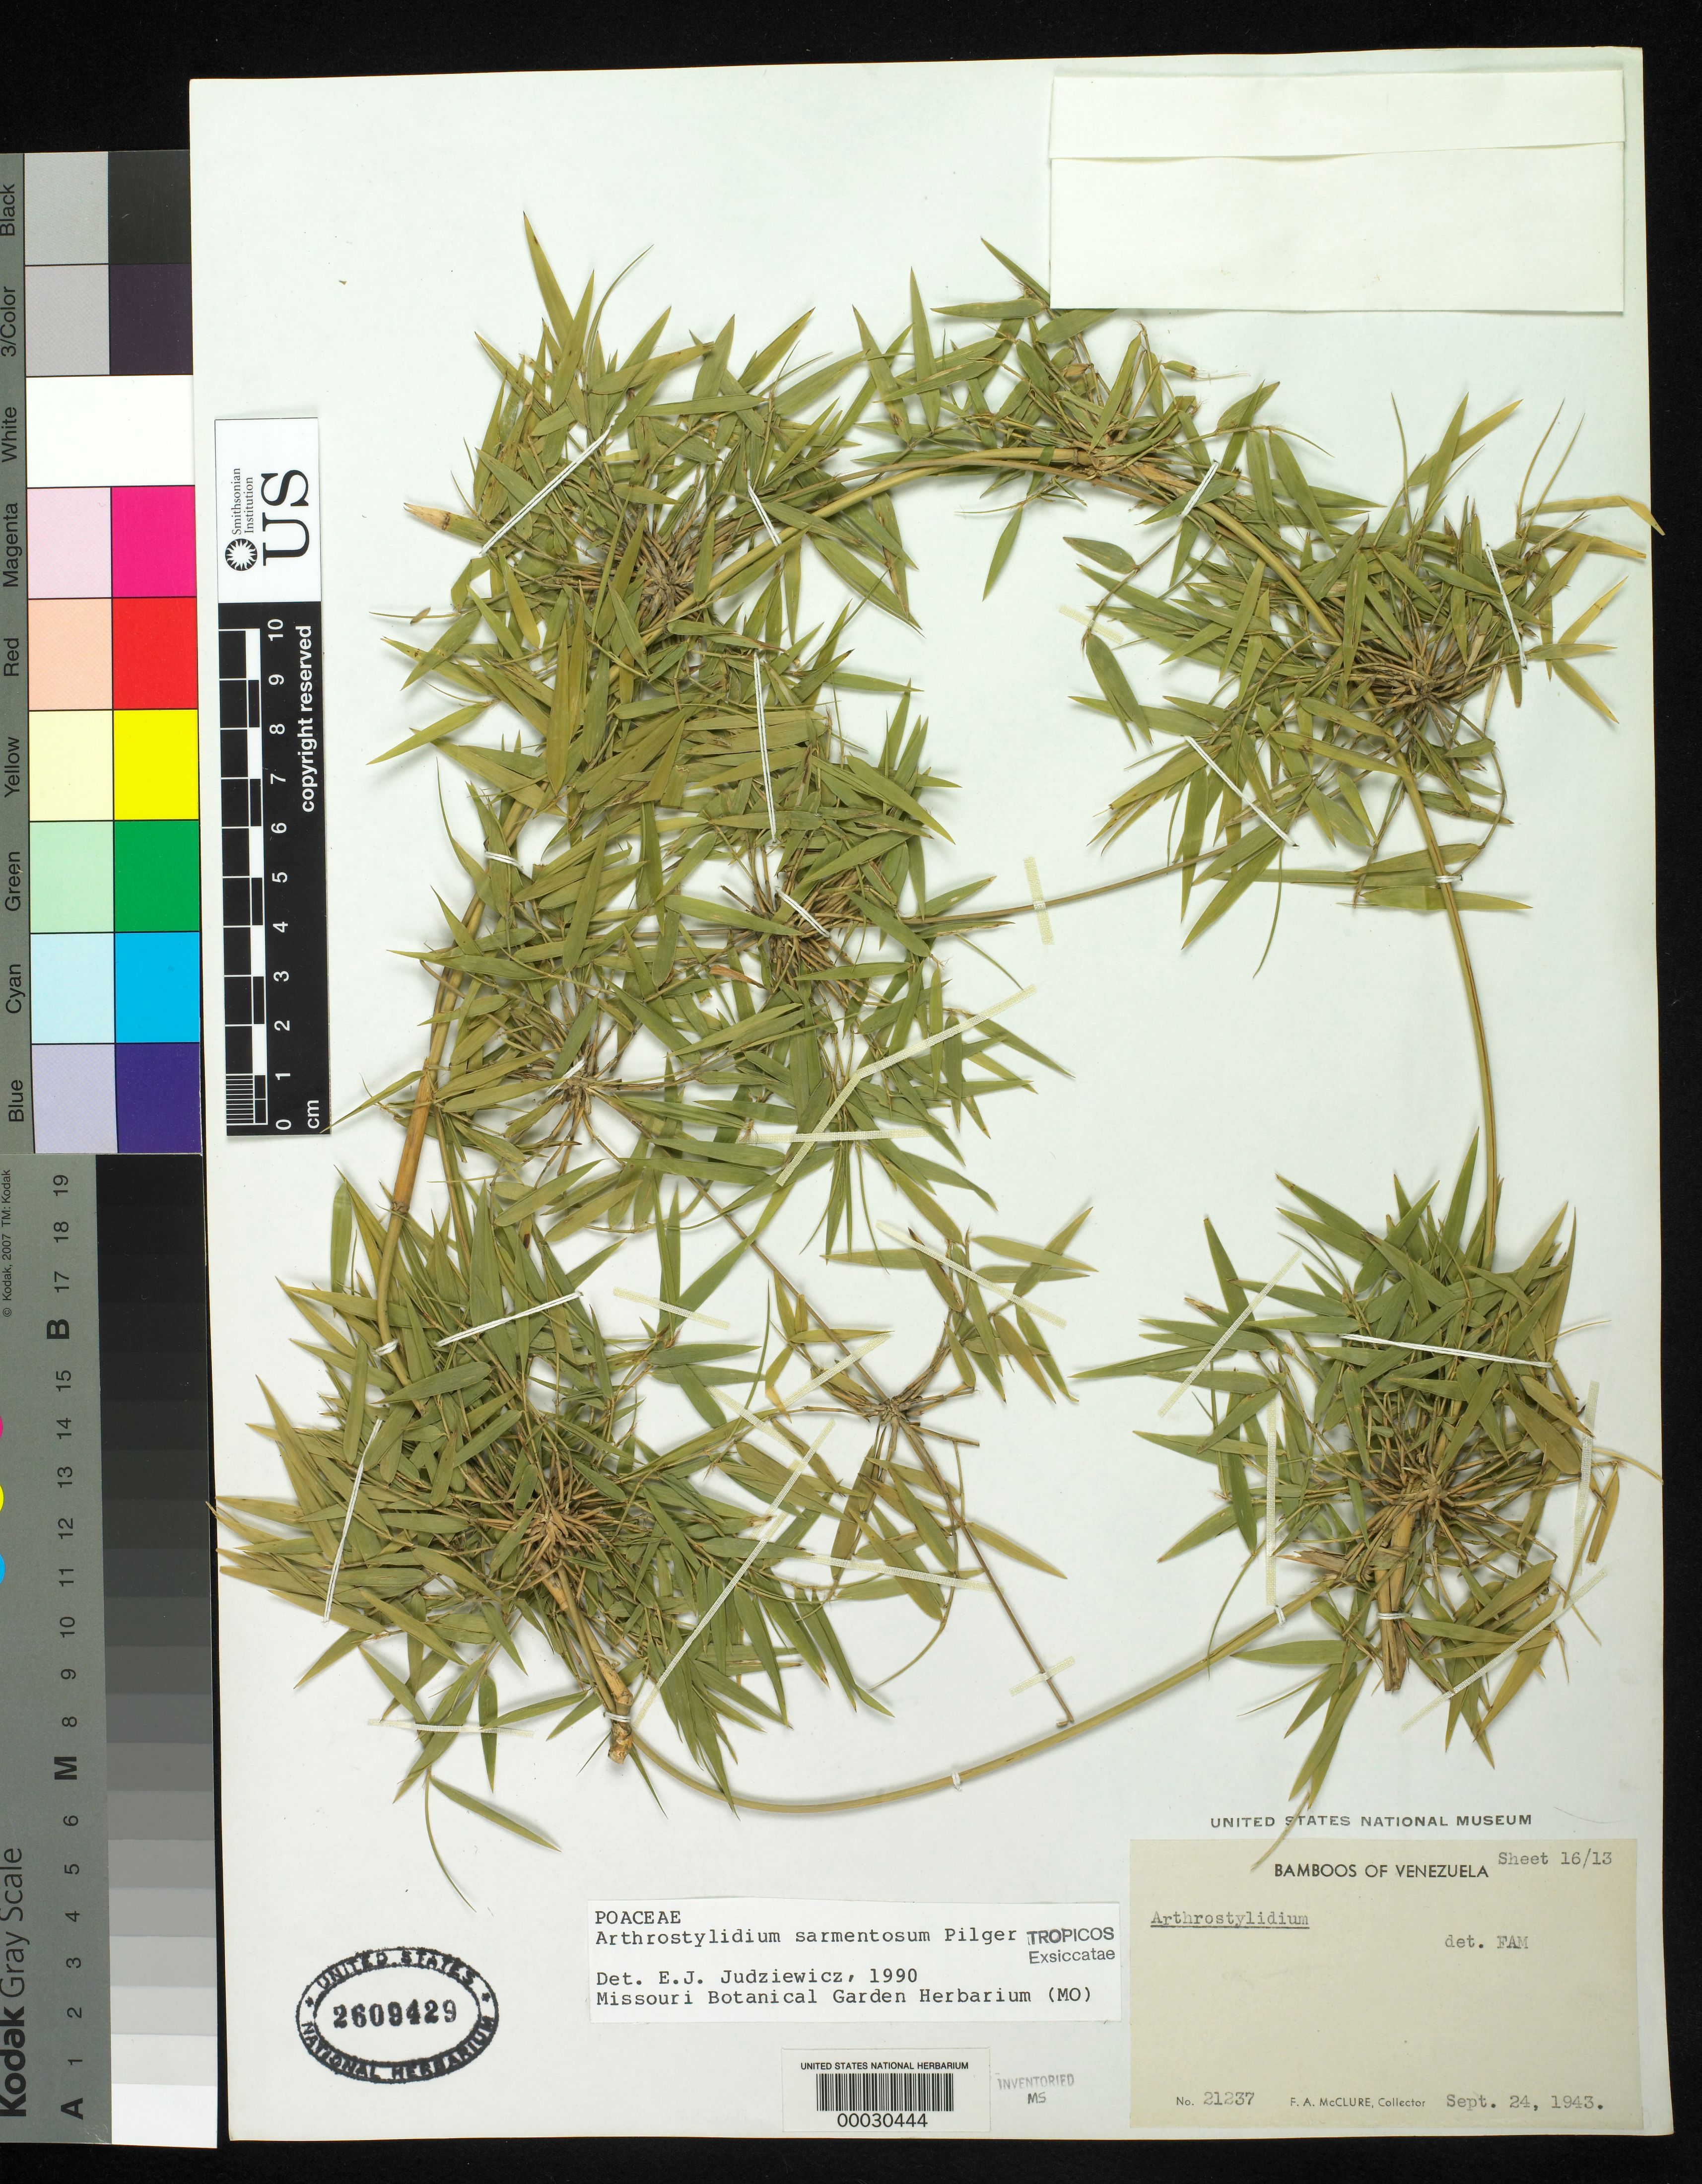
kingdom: Plantae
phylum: Tracheophyta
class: Liliopsida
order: Poales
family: Poaceae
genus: Arthrostylidium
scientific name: Arthrostylidium sarmentosum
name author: Pilg. in Urb.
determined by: Judziewicz, E. J.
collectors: F. A. McClure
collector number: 21237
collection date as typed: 24 Sep 1943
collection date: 1943-09-24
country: Venezuela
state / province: Distrito Federal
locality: El junquito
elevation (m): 1800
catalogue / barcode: US 2609429